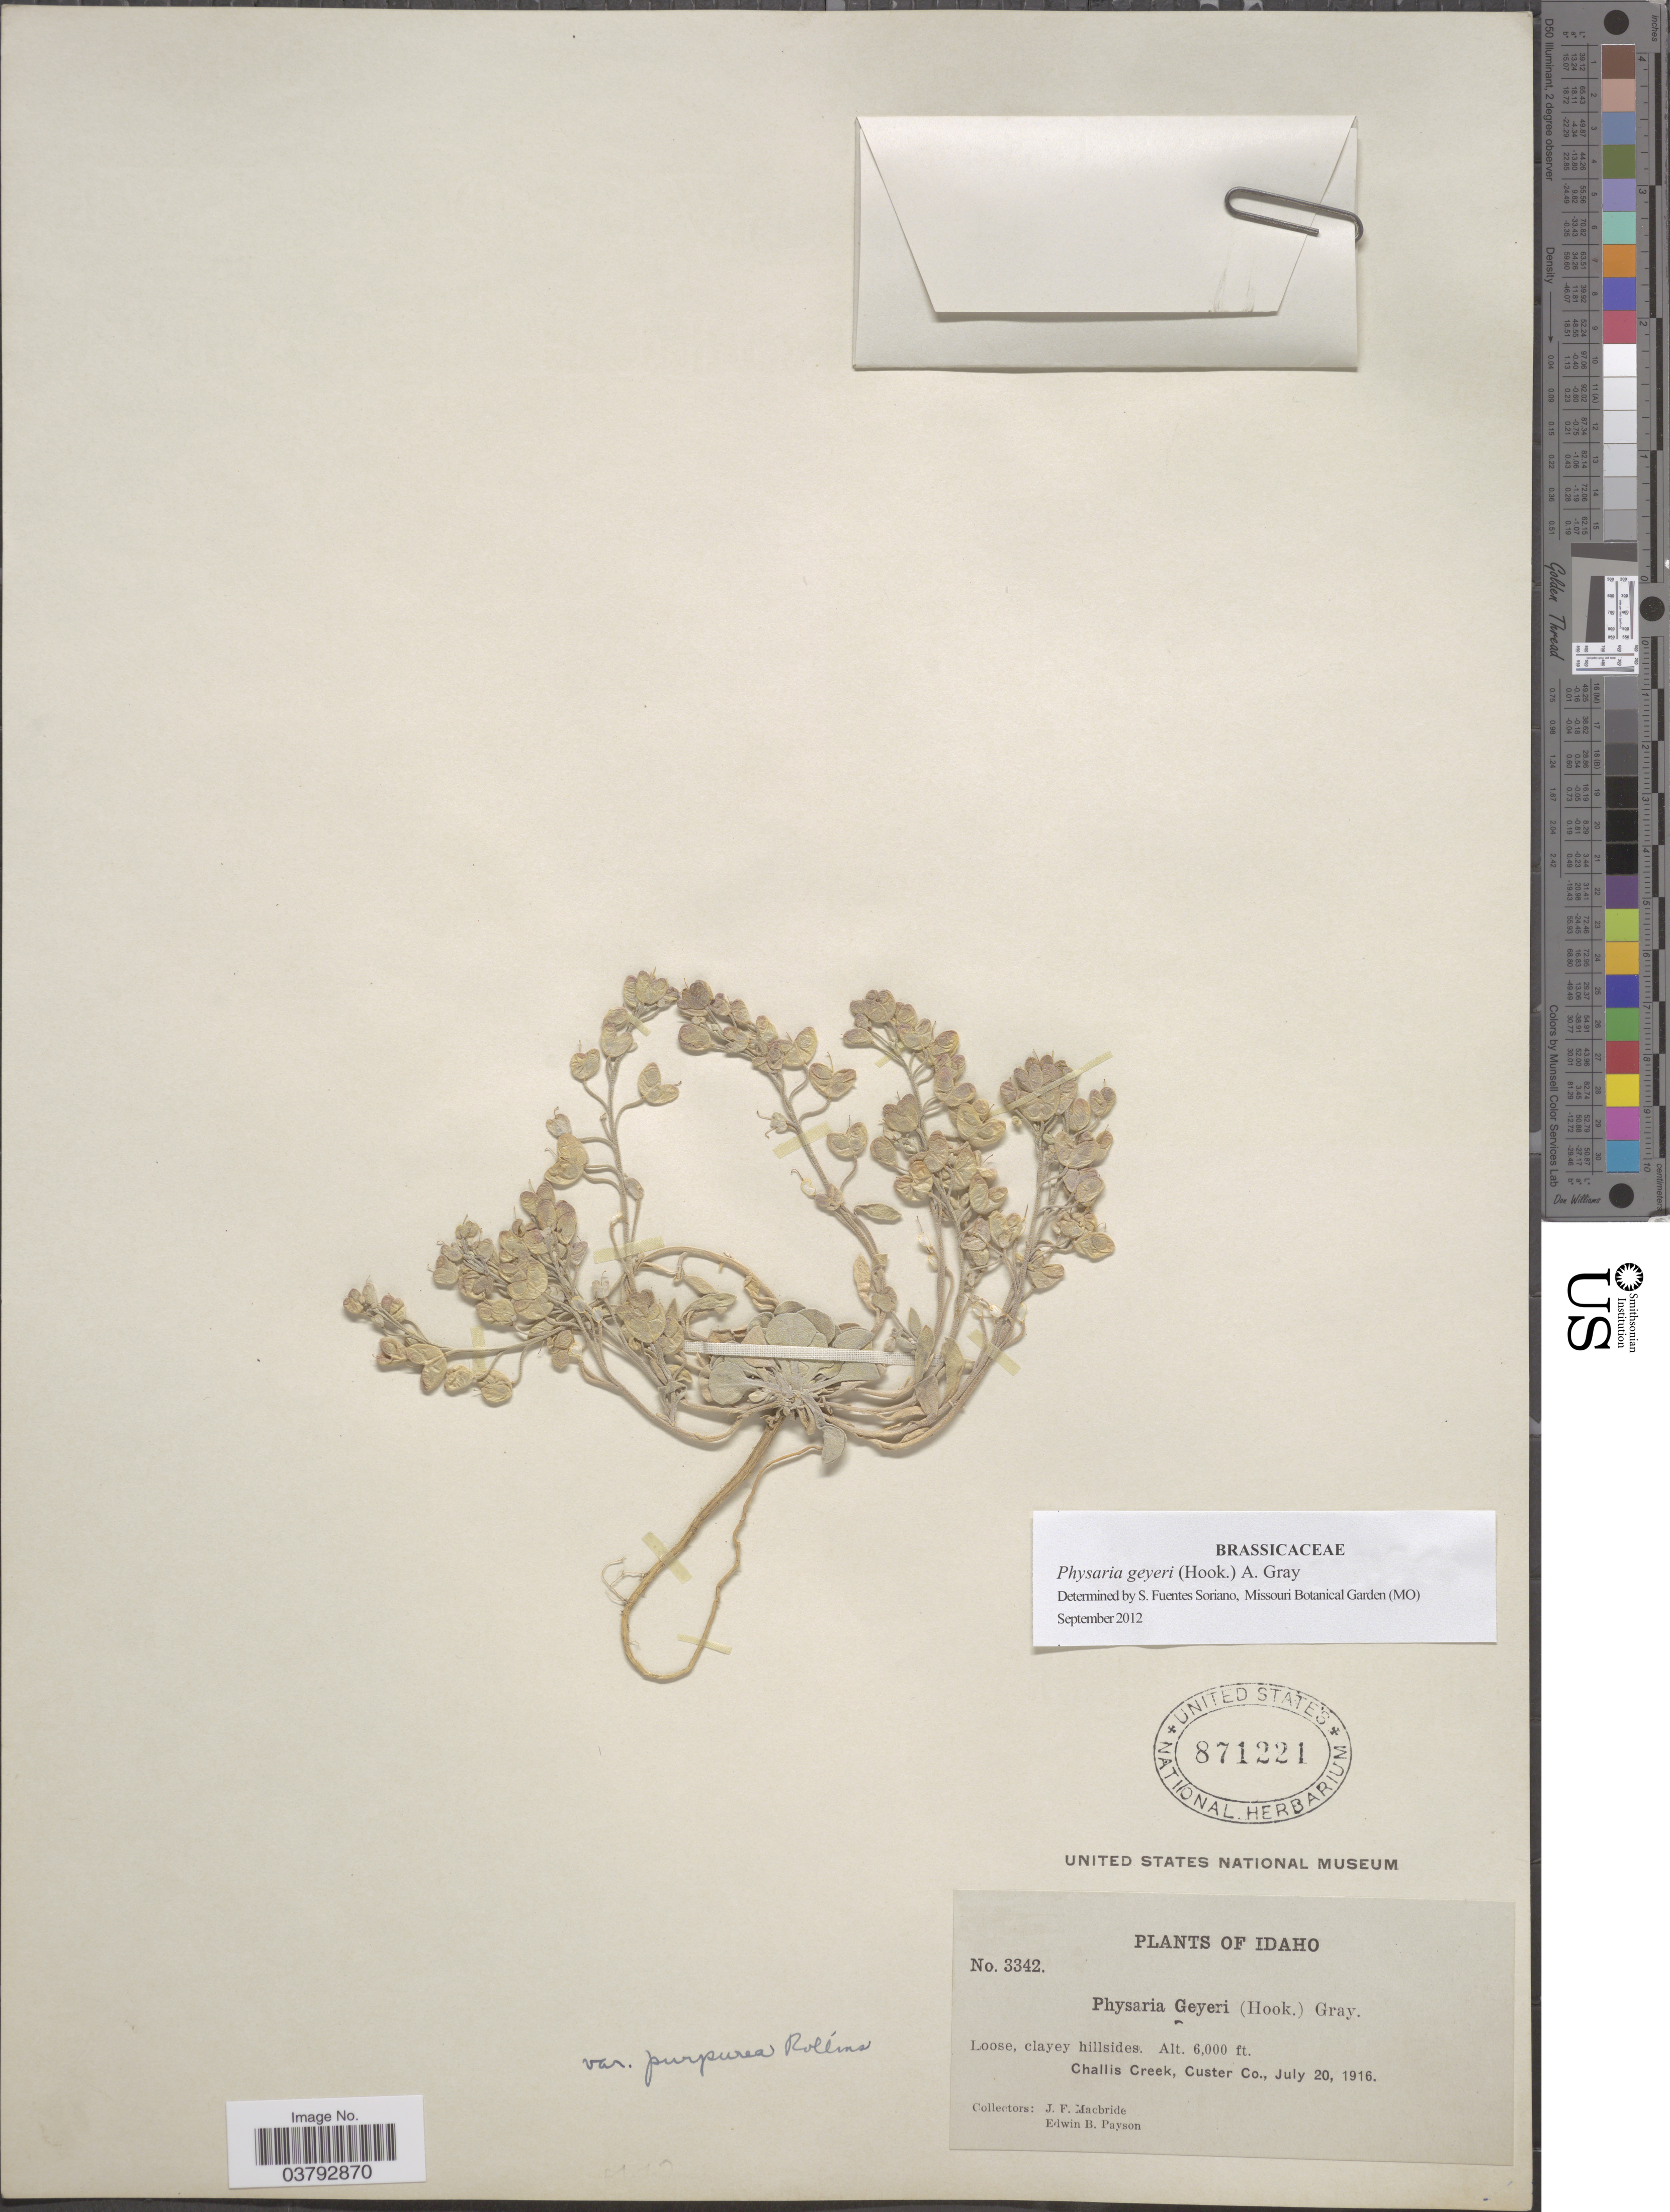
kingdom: Plantae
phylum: Tracheophyta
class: Magnoliopsida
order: Brassicales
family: Brassicaceae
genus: Physaria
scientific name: Physaria geyeri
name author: (Hook.) A. Gray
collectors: J. F. Macbride & E. B. Payson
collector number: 3342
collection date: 1916-07-20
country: United States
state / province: Idaho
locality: Challis Creek, Custer Co.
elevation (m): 1829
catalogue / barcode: US 871221